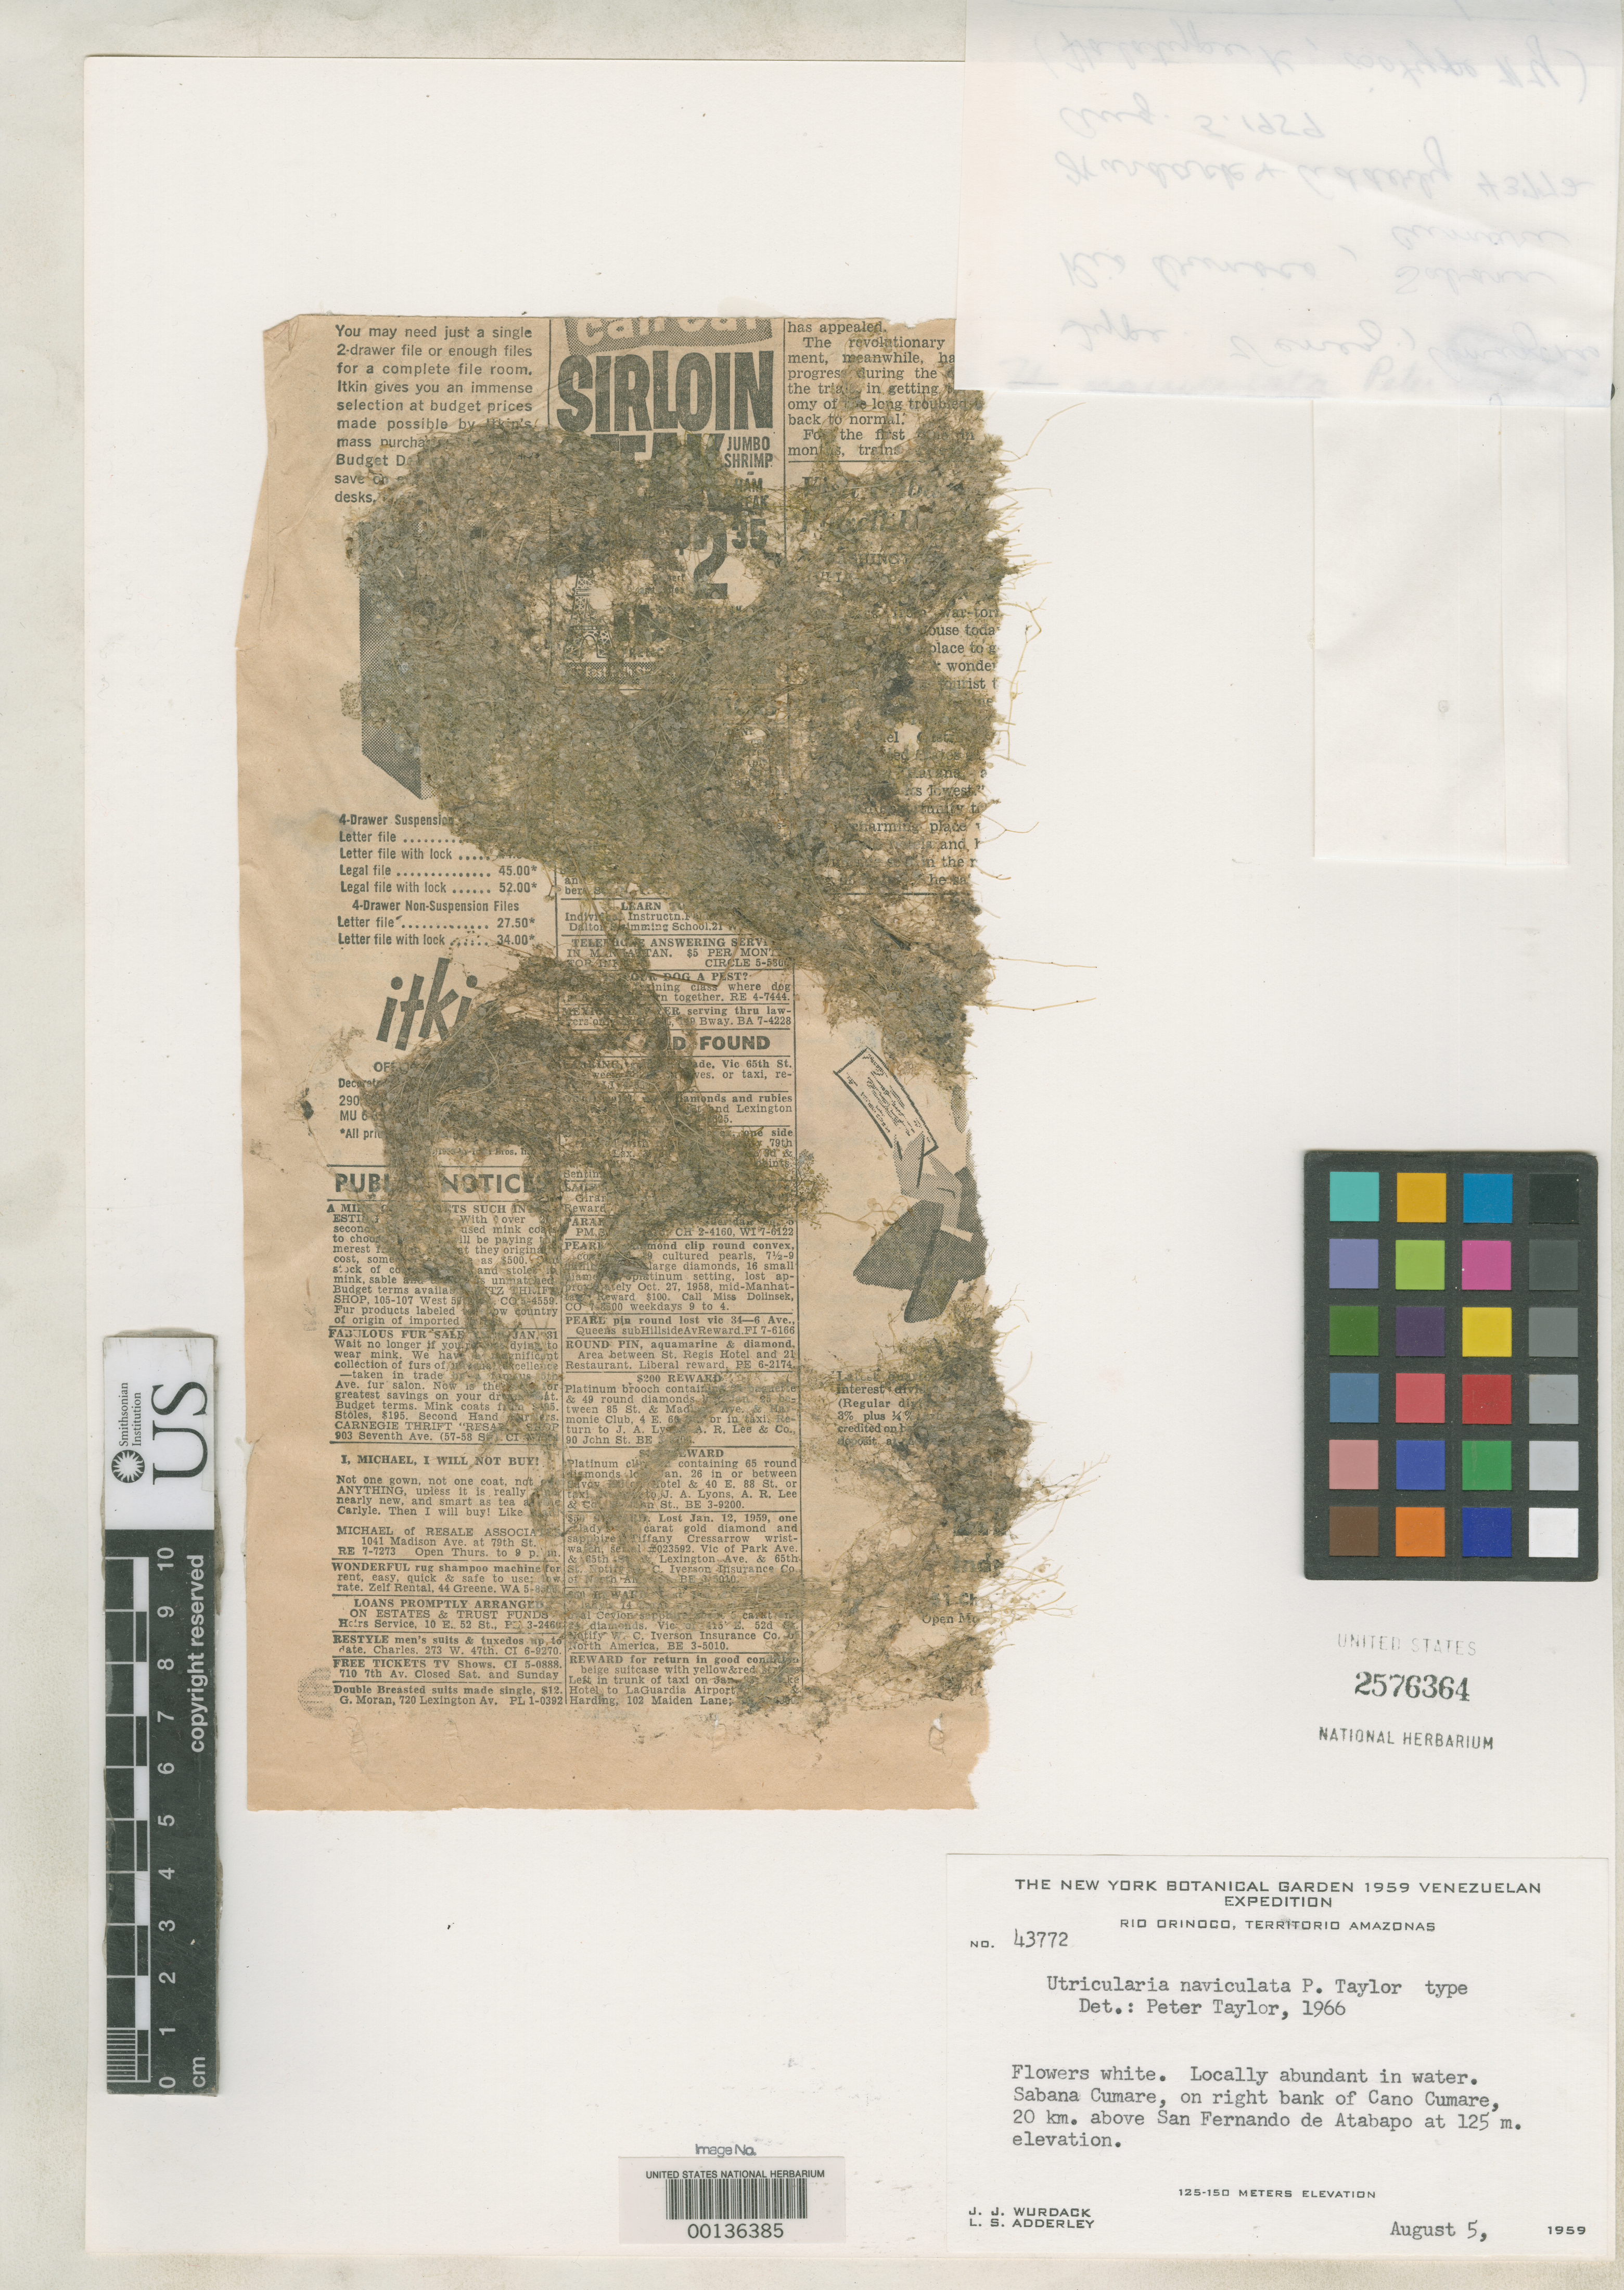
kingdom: Plantae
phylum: Tracheophyta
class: Magnoliopsida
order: Lamiales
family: Lentibulariaceae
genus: Utricularia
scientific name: Utricularia naviculata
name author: P. Taylor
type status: Isotype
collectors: J. J. Wurdack & L. S. Adderley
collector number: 43772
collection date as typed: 05 Aug 1959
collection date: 1959-08-05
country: Venezuela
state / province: Amazonas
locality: Rioorinoco, Sabana Cumare, Cano Cumare, above San Fernando de Atabapo.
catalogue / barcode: US 2576364